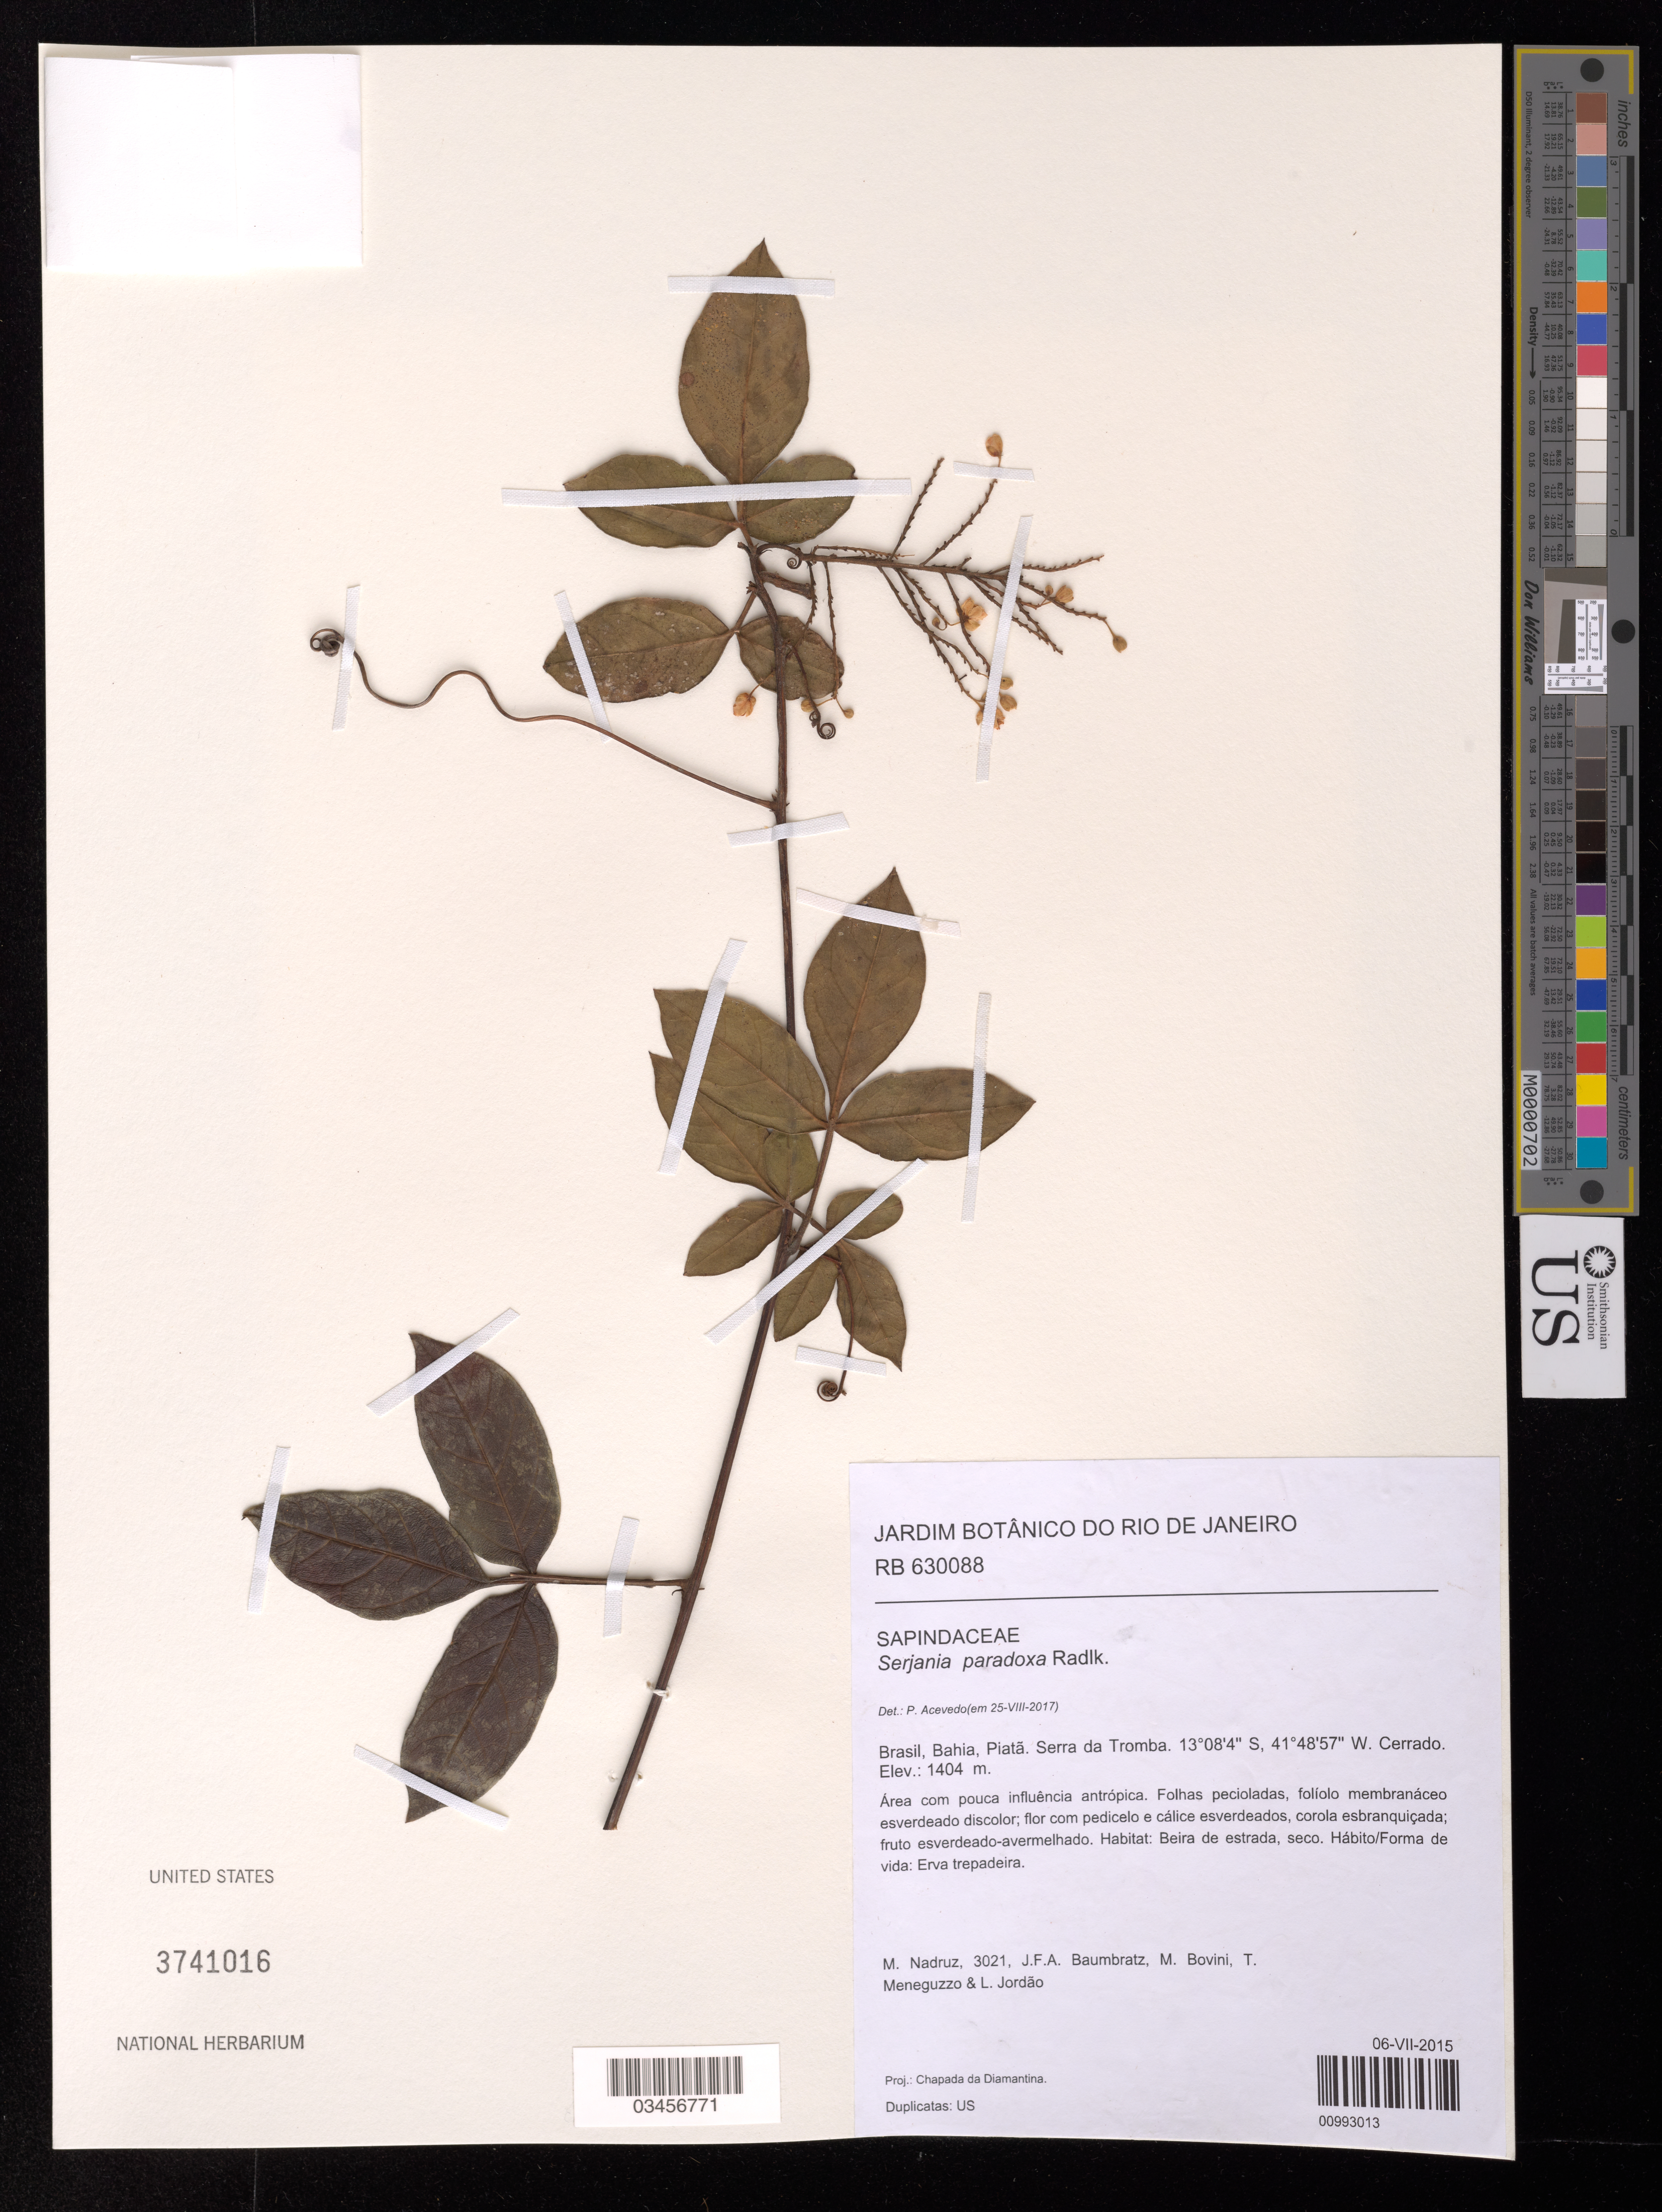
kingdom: Plantae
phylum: Tracheophyta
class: Magnoliopsida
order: Sapindales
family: Sapindaceae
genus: Serjania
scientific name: Serjania paradoxa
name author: Radlk.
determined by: Acevedo-Rodríguez, P., (BOT), Smithsonian Institution - National Museum of Natural History (UNITED STATES)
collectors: M. A. Nadruz Coelho, J. F. A. Baumgratz, M. G. Bovini, T. E. Meneguzzo & L. Jordao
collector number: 3021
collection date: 2015-07-06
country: Brazil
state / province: Bahia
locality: Piatã. Serra da Tromba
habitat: Área com pouca influência antrópica. Beira de estrada, seco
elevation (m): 1404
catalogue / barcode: US 3741016